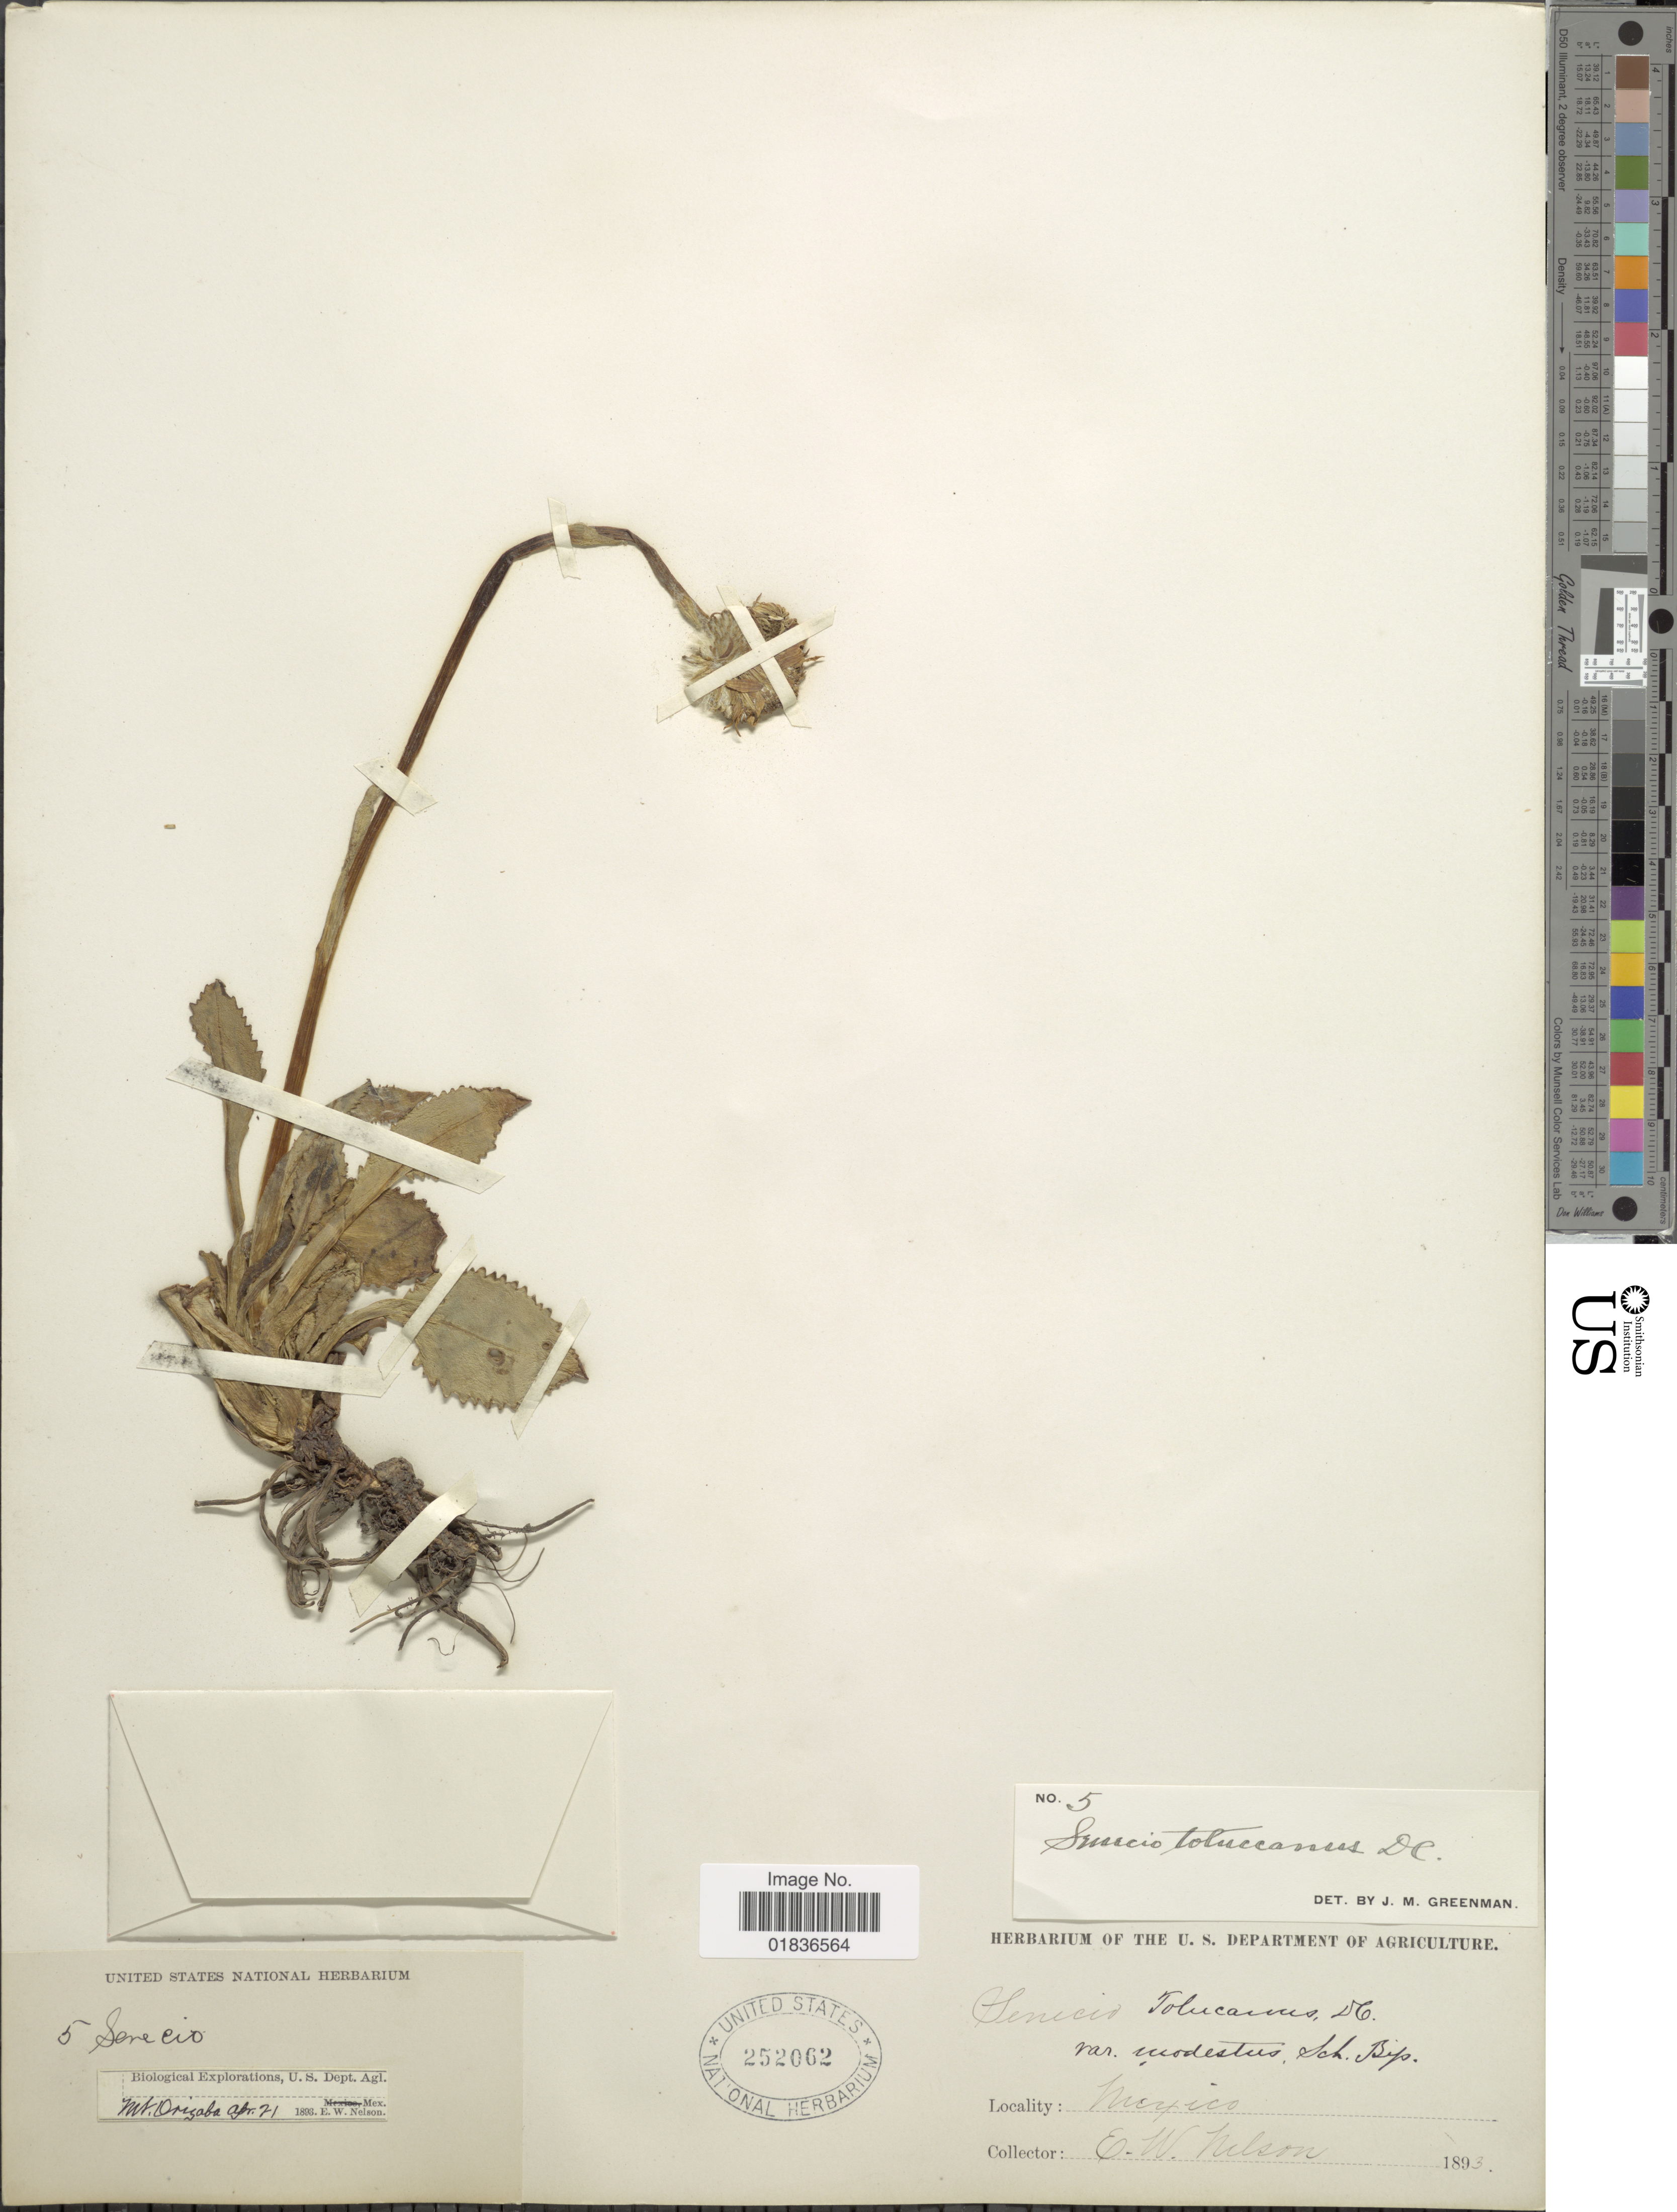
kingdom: Plantae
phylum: Tracheophyta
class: Magnoliopsida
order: Asterales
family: Asteraceae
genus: Senecio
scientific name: Senecio toluccanus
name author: DC.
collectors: E. W. Nelson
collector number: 5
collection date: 1893-04-21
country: Mexico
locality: Mt. Orizaba.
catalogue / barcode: US 252062